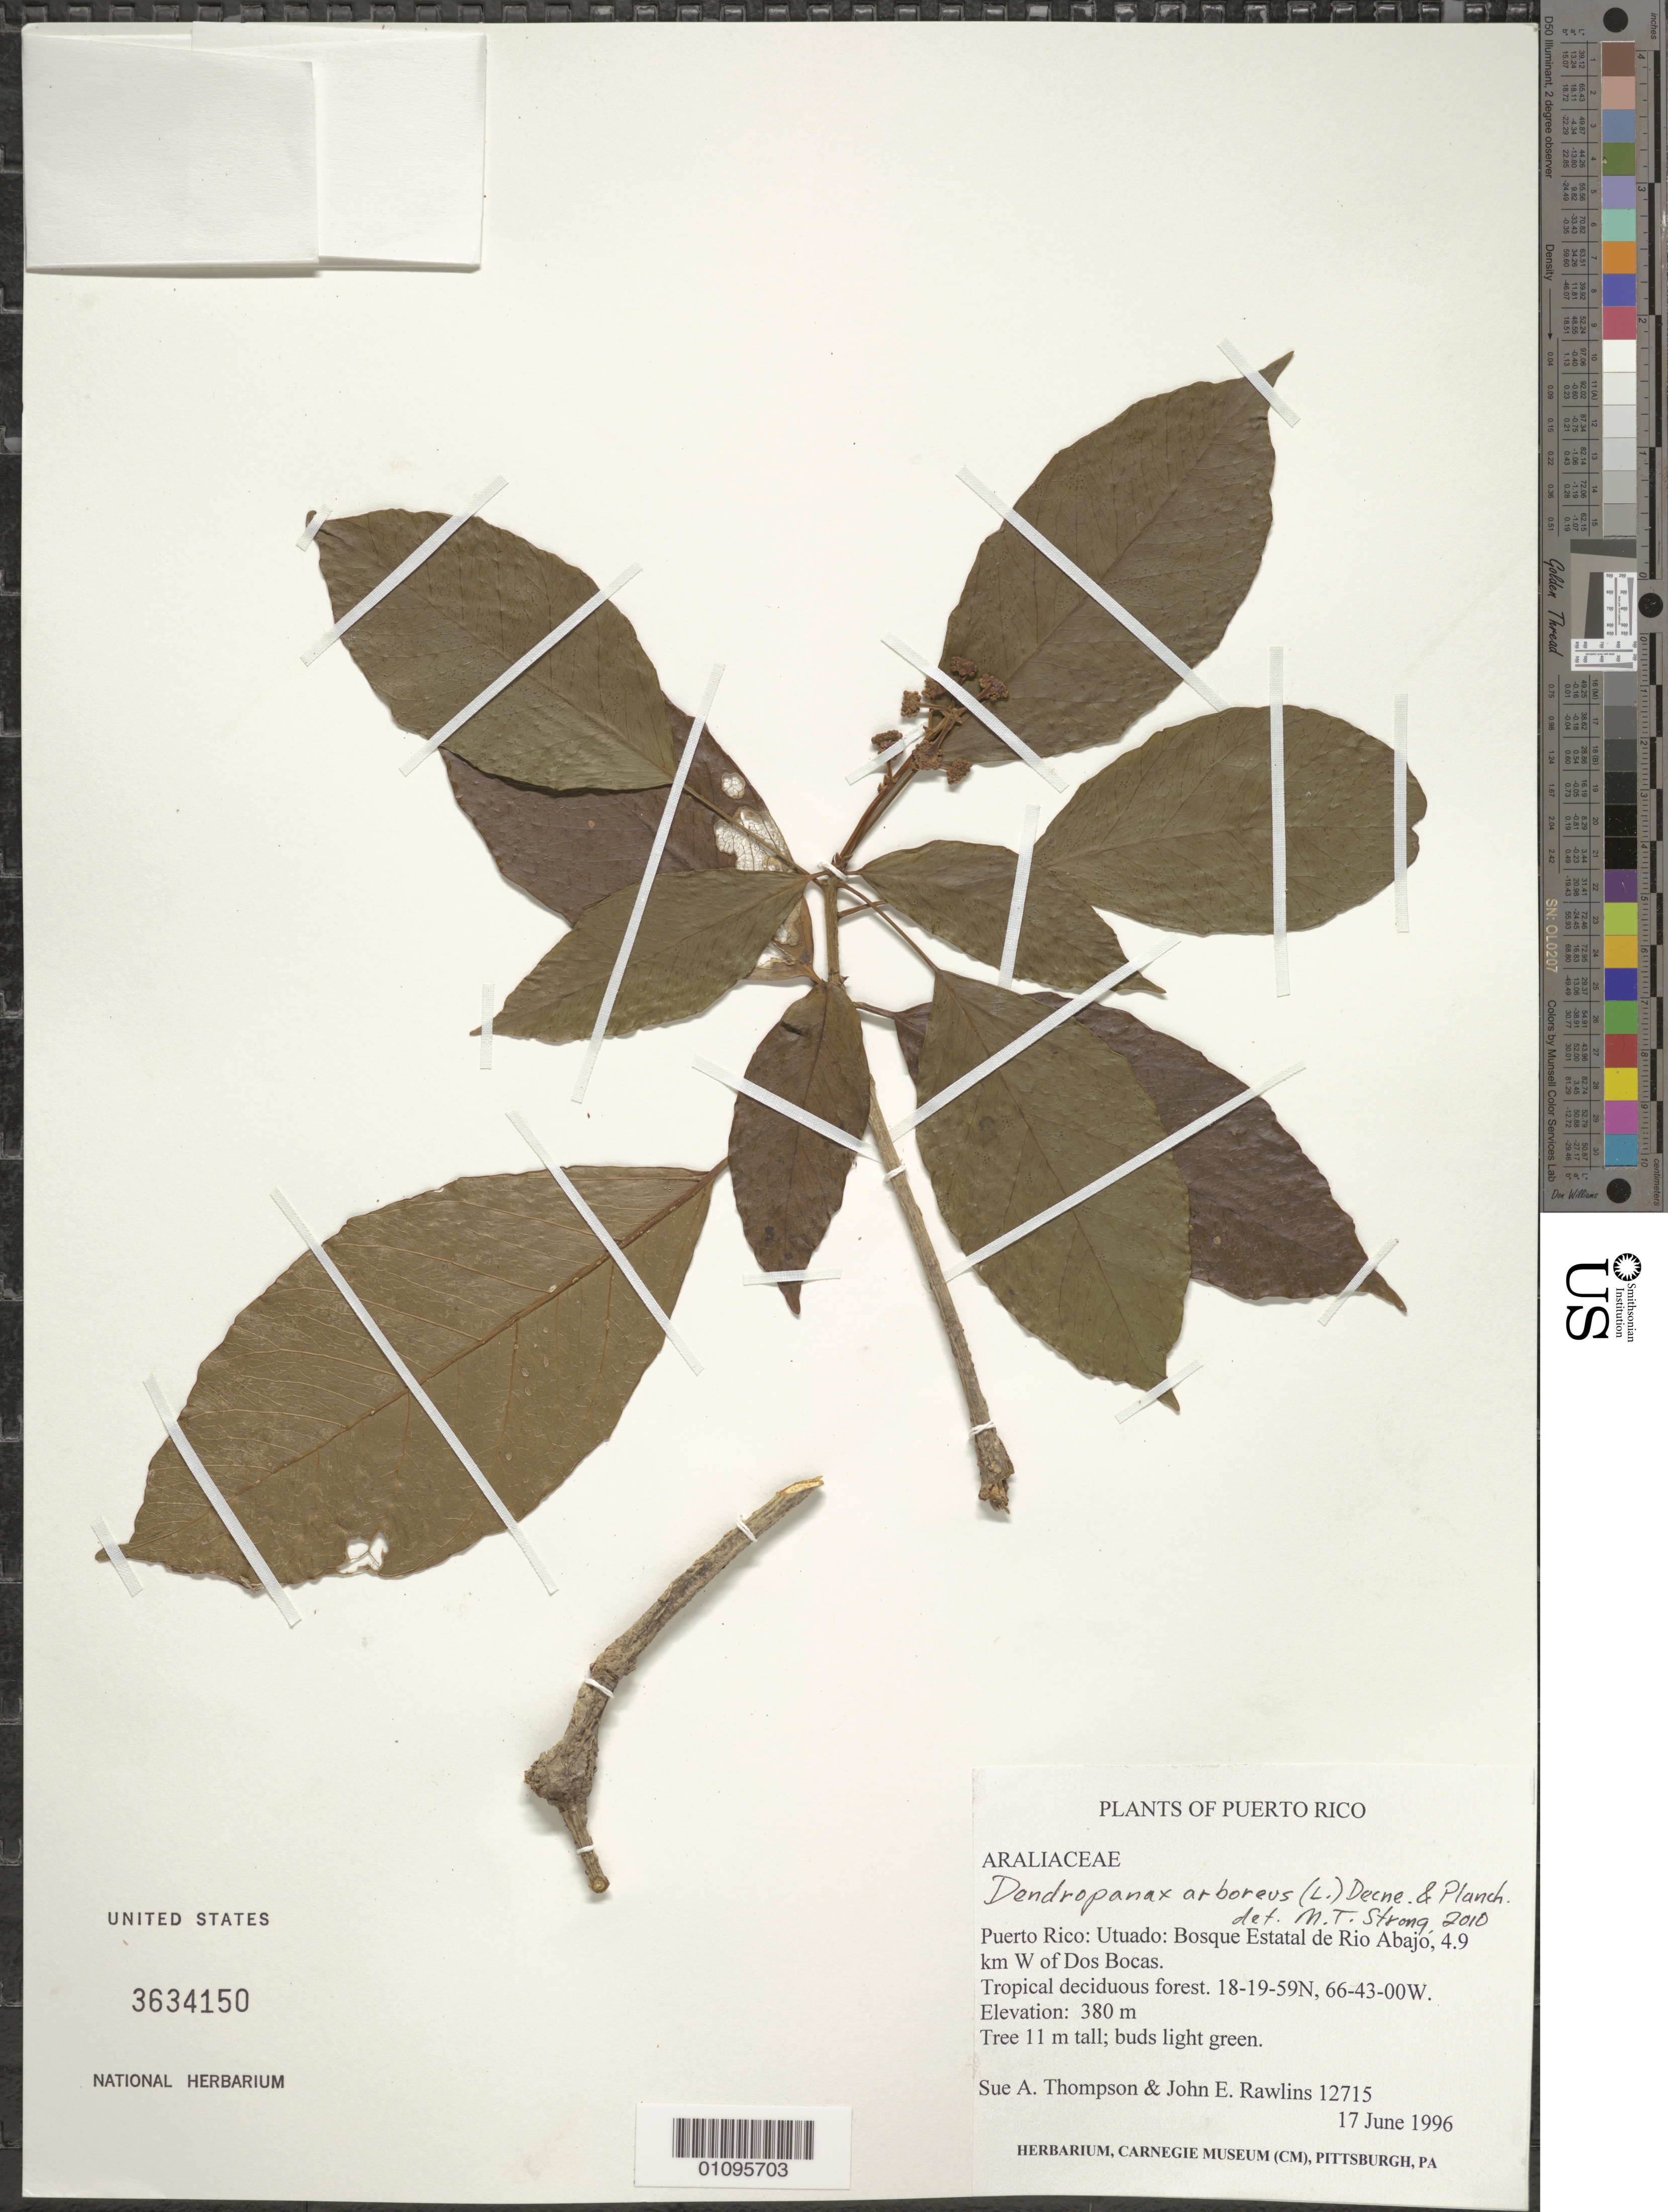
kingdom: Plantae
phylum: Tracheophyta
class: Magnoliopsida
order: Apiales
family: Araliaceae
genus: Dendropanax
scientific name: Dendropanax arboreus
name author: (L.) Decne. & Planch.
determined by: Strong, M. T., (US), Smithsonian Institution - National Museum of Natural History (UNITED STATES)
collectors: S. A. Thompson & J. Rawlins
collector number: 12715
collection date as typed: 17 Jun 1996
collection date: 1996-06-17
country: Puerto Rico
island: Puerto Rico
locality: Utuado, Bosque Estatal de Rio Abajo, 4.9 km W of Dos Bocas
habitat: Tropical deciduous forest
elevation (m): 380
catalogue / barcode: US 3634150